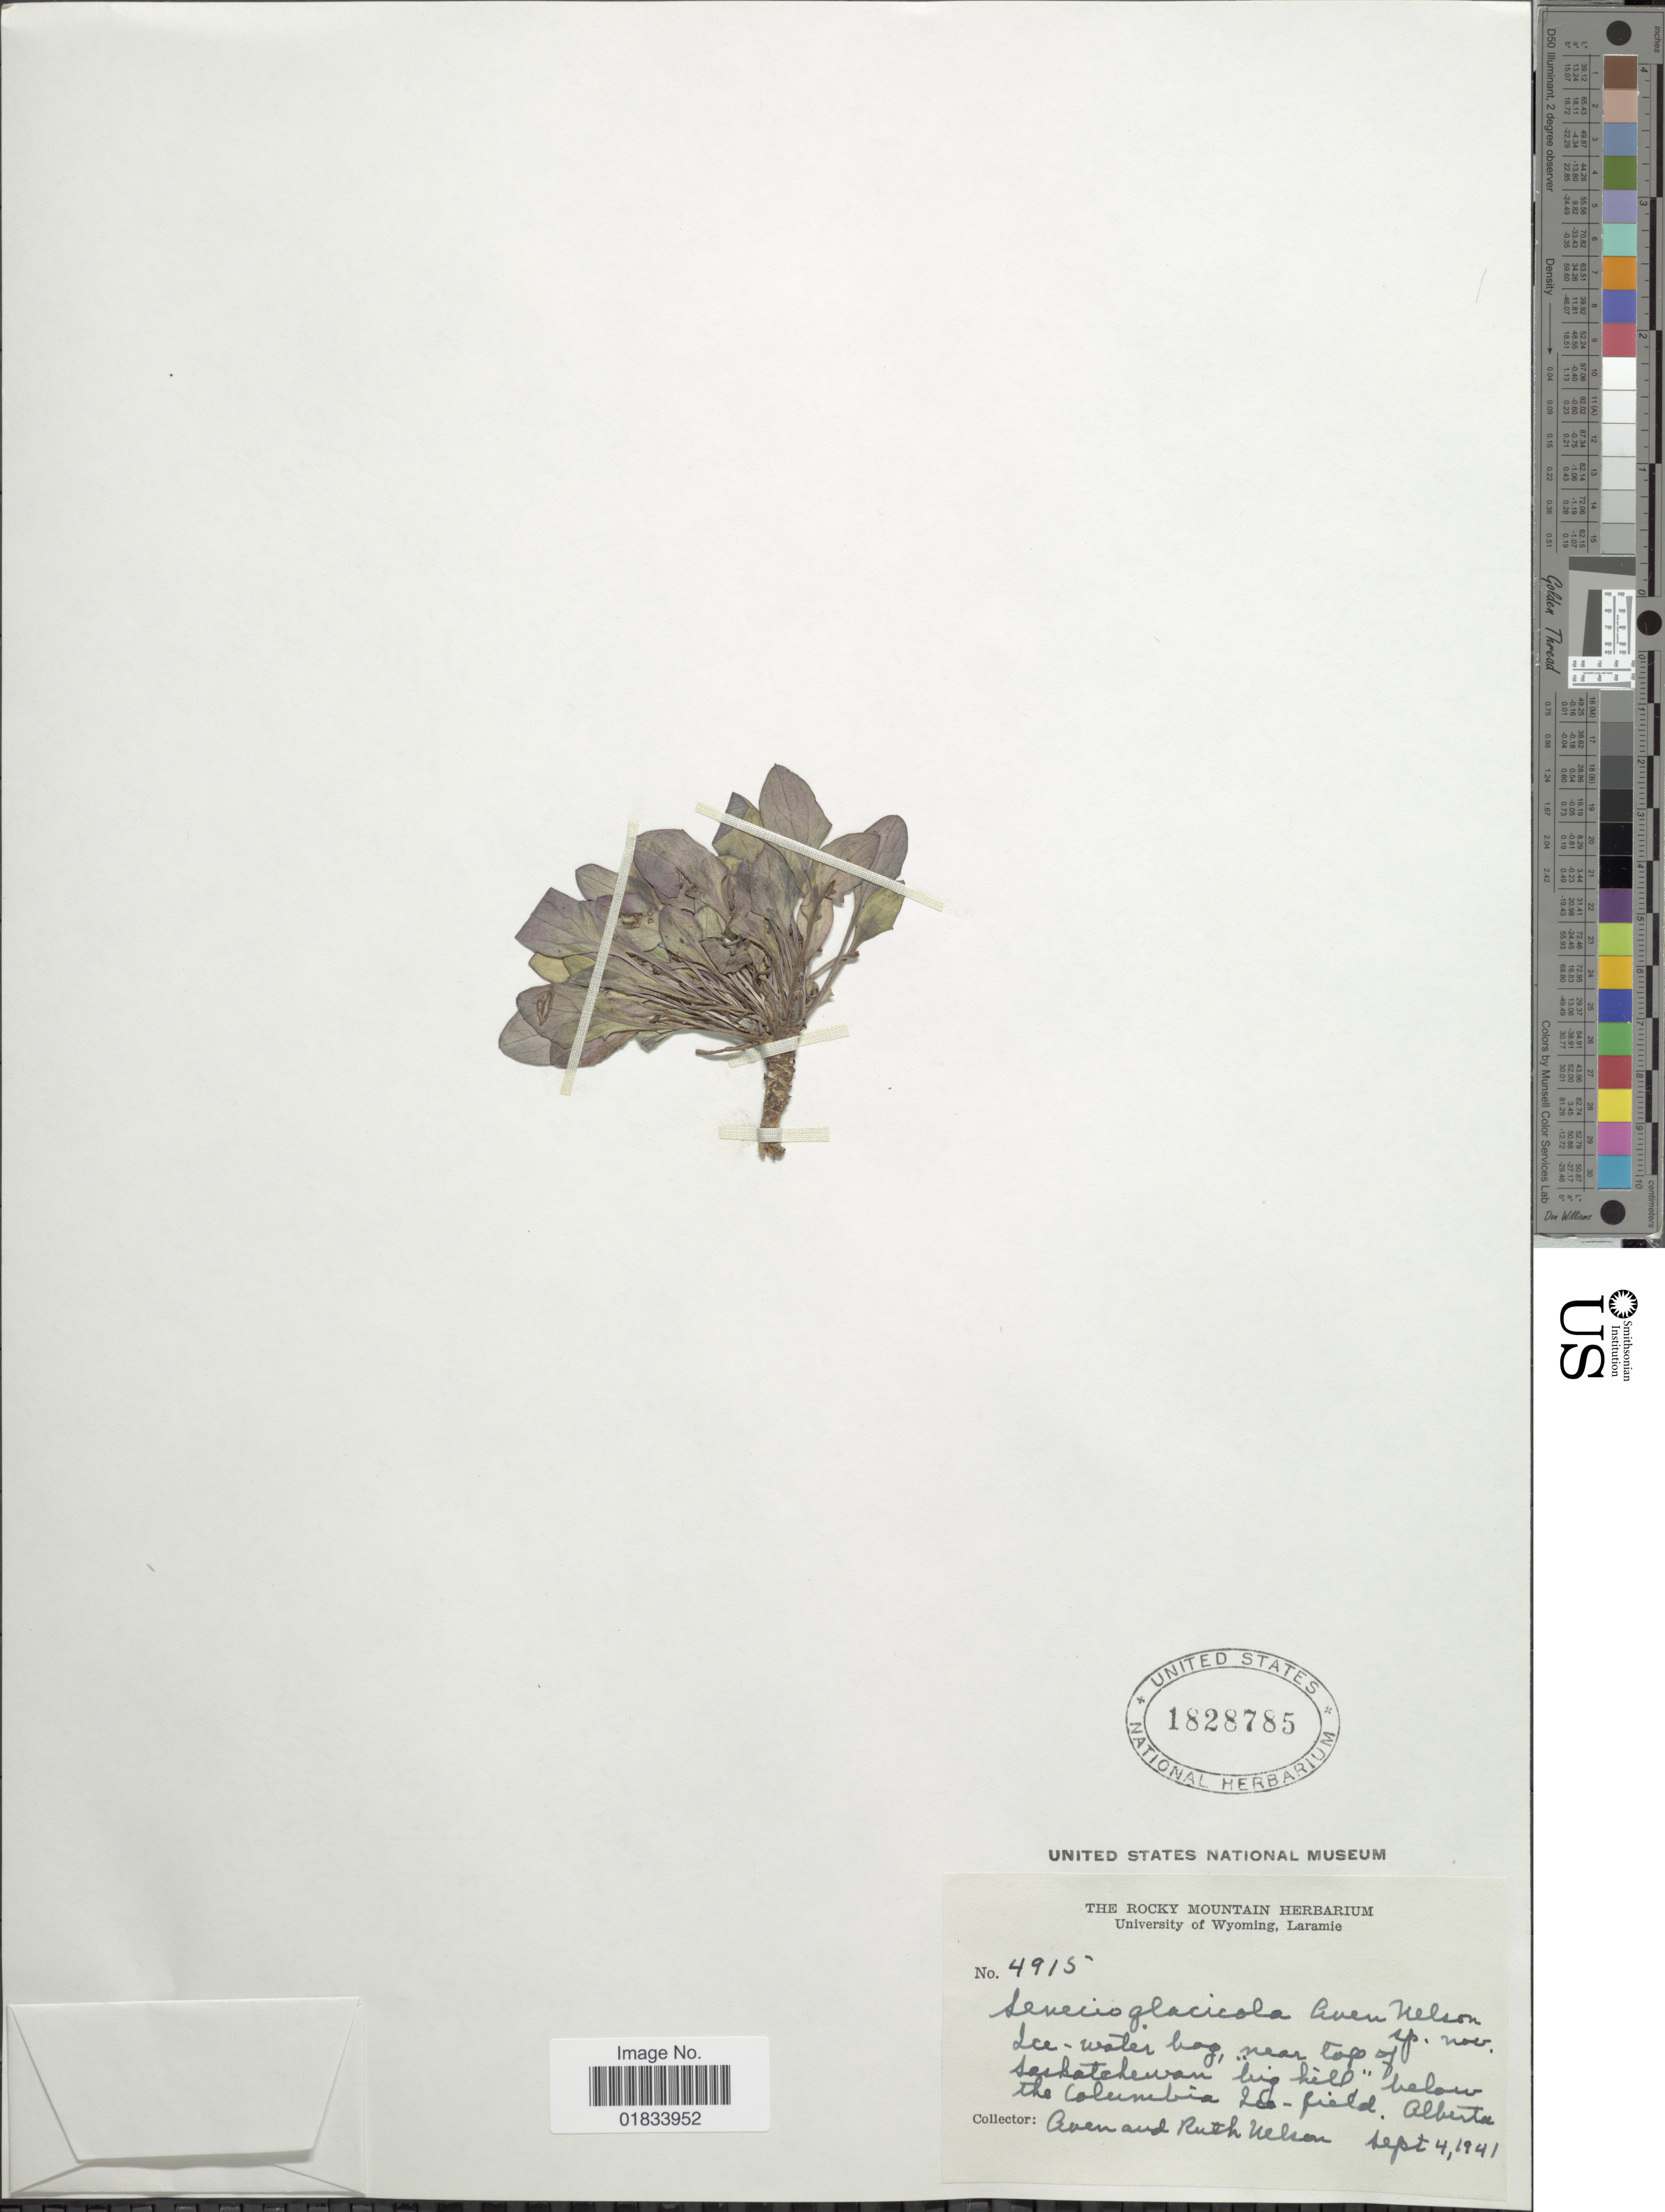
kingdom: Plantae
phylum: Tracheophyta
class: Magnoliopsida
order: Asterales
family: Asteraceae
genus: Senecio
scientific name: Senecio sp.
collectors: A. Nelson & R. A. Nelson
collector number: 4915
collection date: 1941-09-04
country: Canada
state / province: Alberta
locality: Ice water bog, near top of Saskatchewan "big hill" below the Columbia Ice-field.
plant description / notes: Precise locality edit: Corrected "big hil" to "big hill".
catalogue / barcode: US 1828785